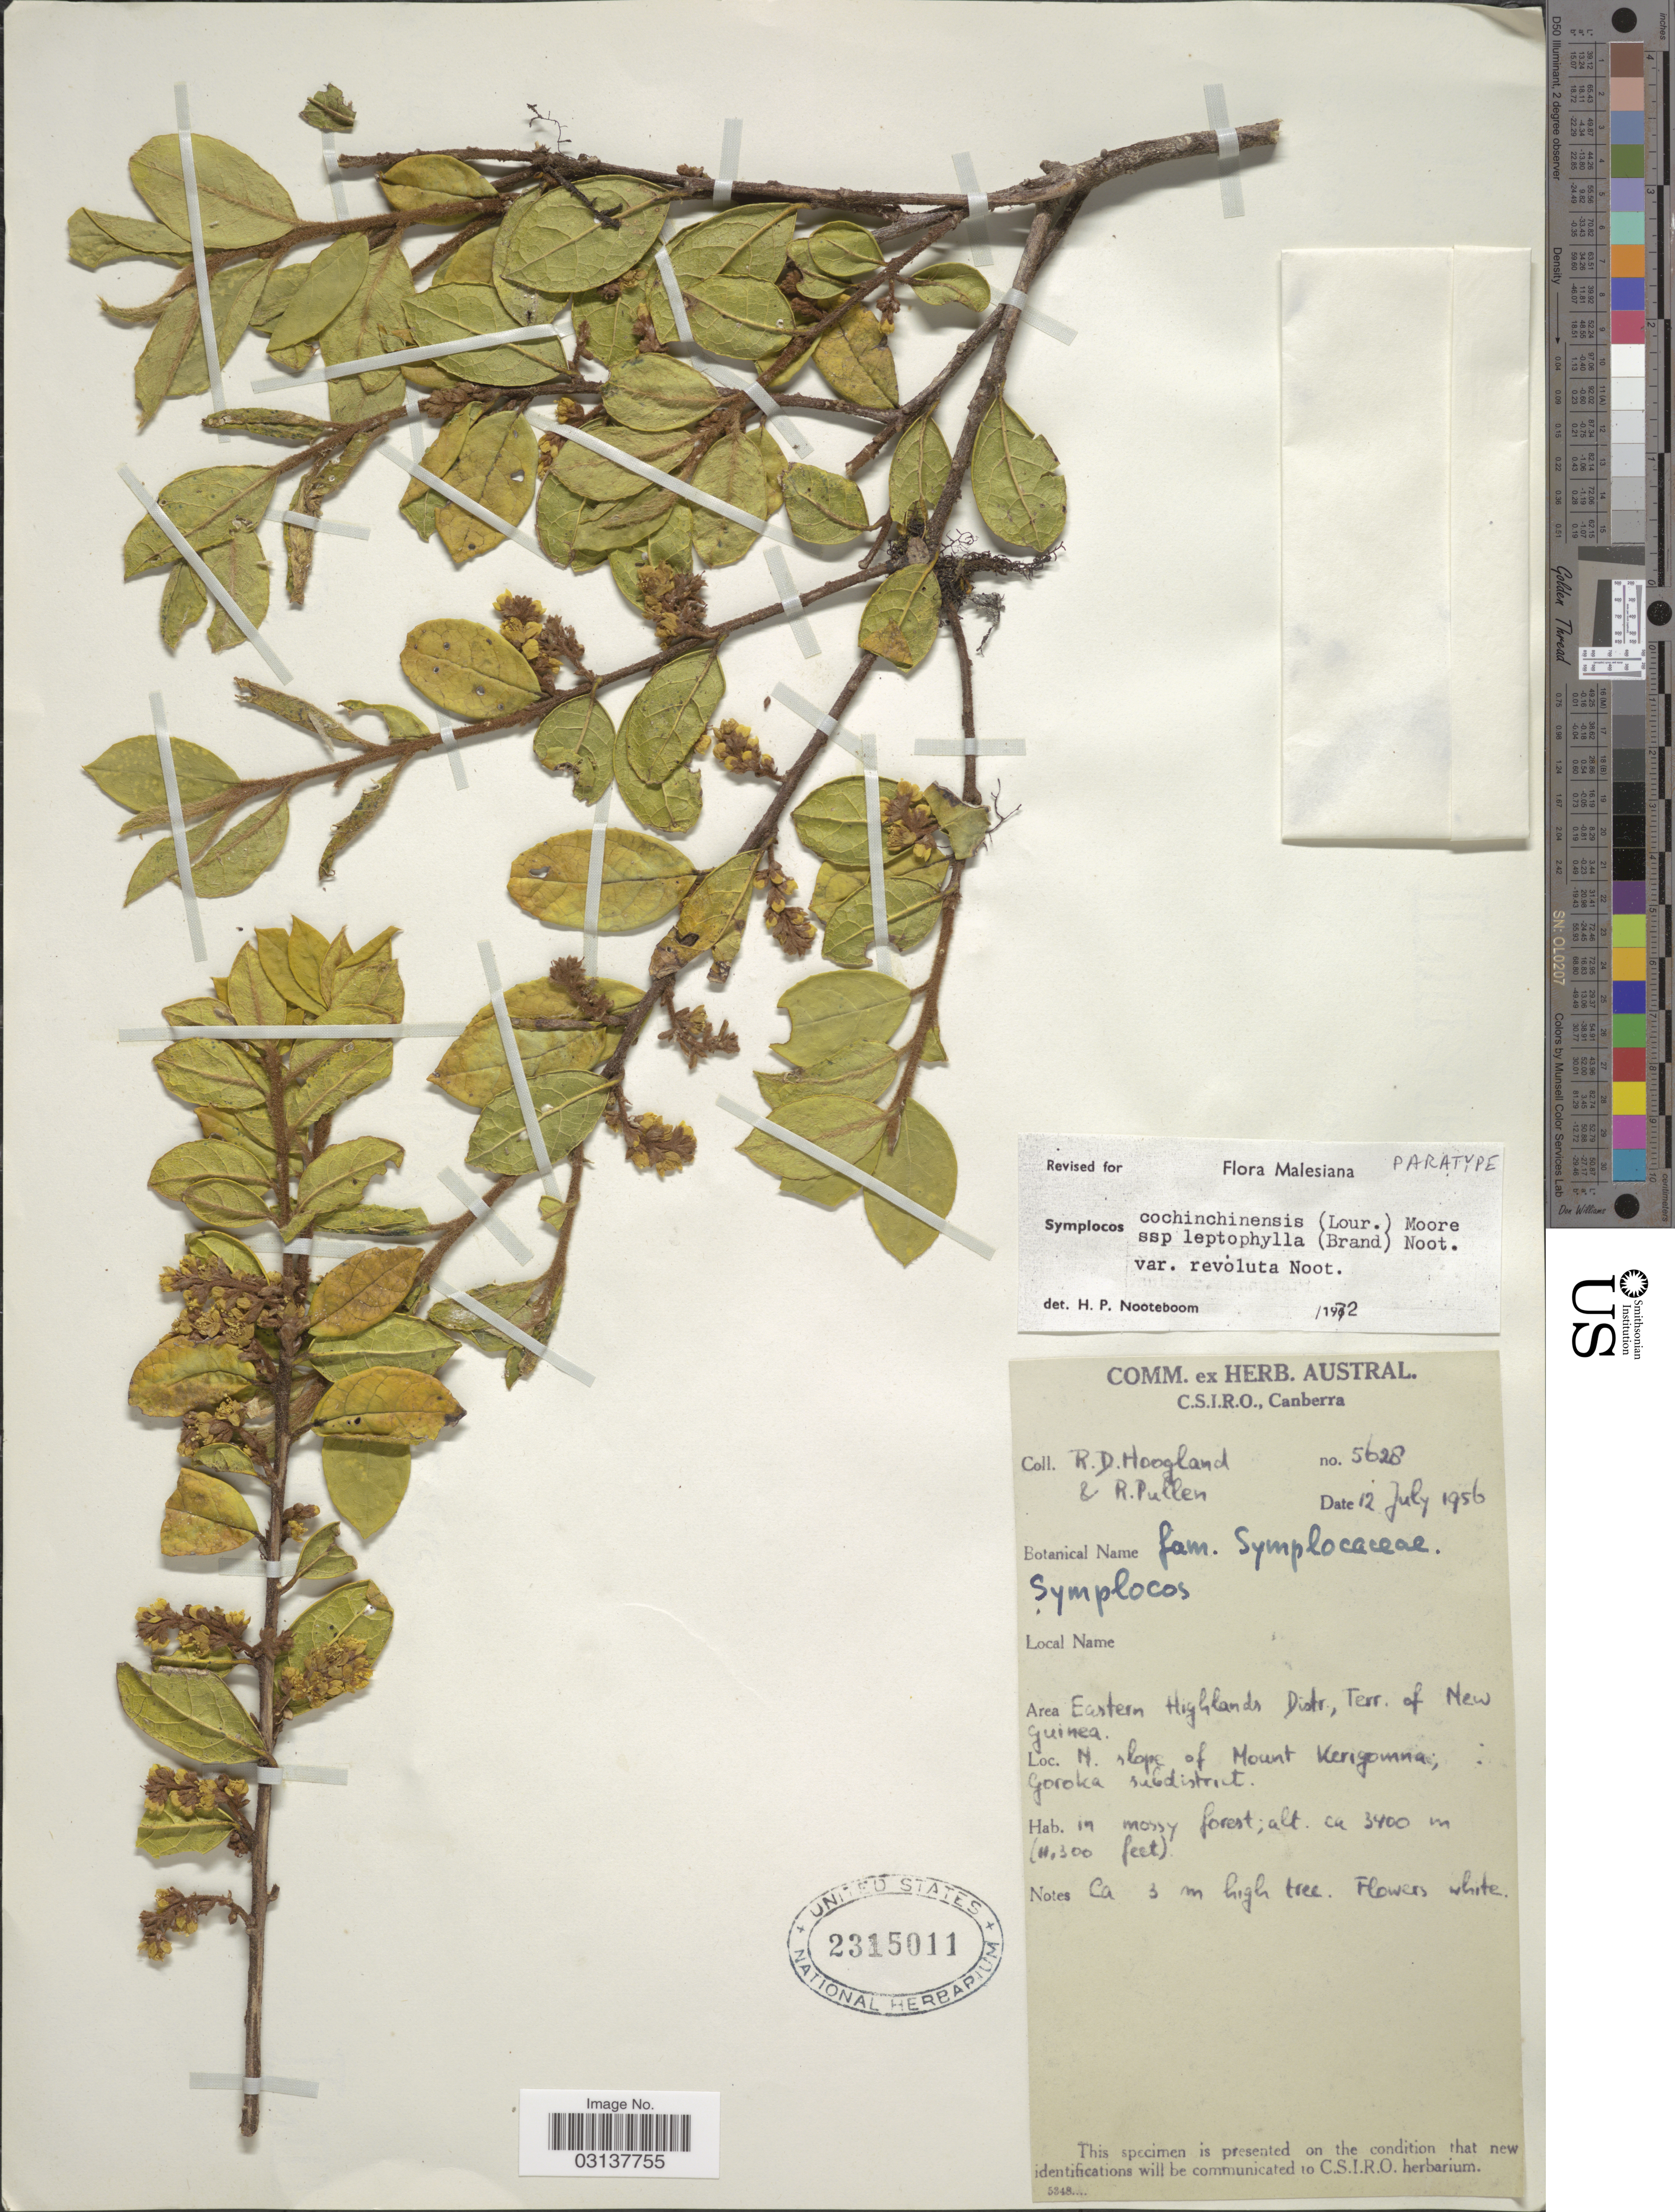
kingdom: Plantae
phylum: Tracheophyta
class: Magnoliopsida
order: Ericales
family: Symplocaceae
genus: Symplocos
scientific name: Symplocos cochinchinensis var. revoluta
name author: Noot.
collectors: R. D. Hoogland & R. Pullen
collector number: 5628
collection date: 1956-07-12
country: Papua New Guinea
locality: Eastern Highlands Distr., Terr. of New Guinea, N. slope of Mount Kerigomna; Goroka subdistrict.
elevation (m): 1036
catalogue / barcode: US 2315011